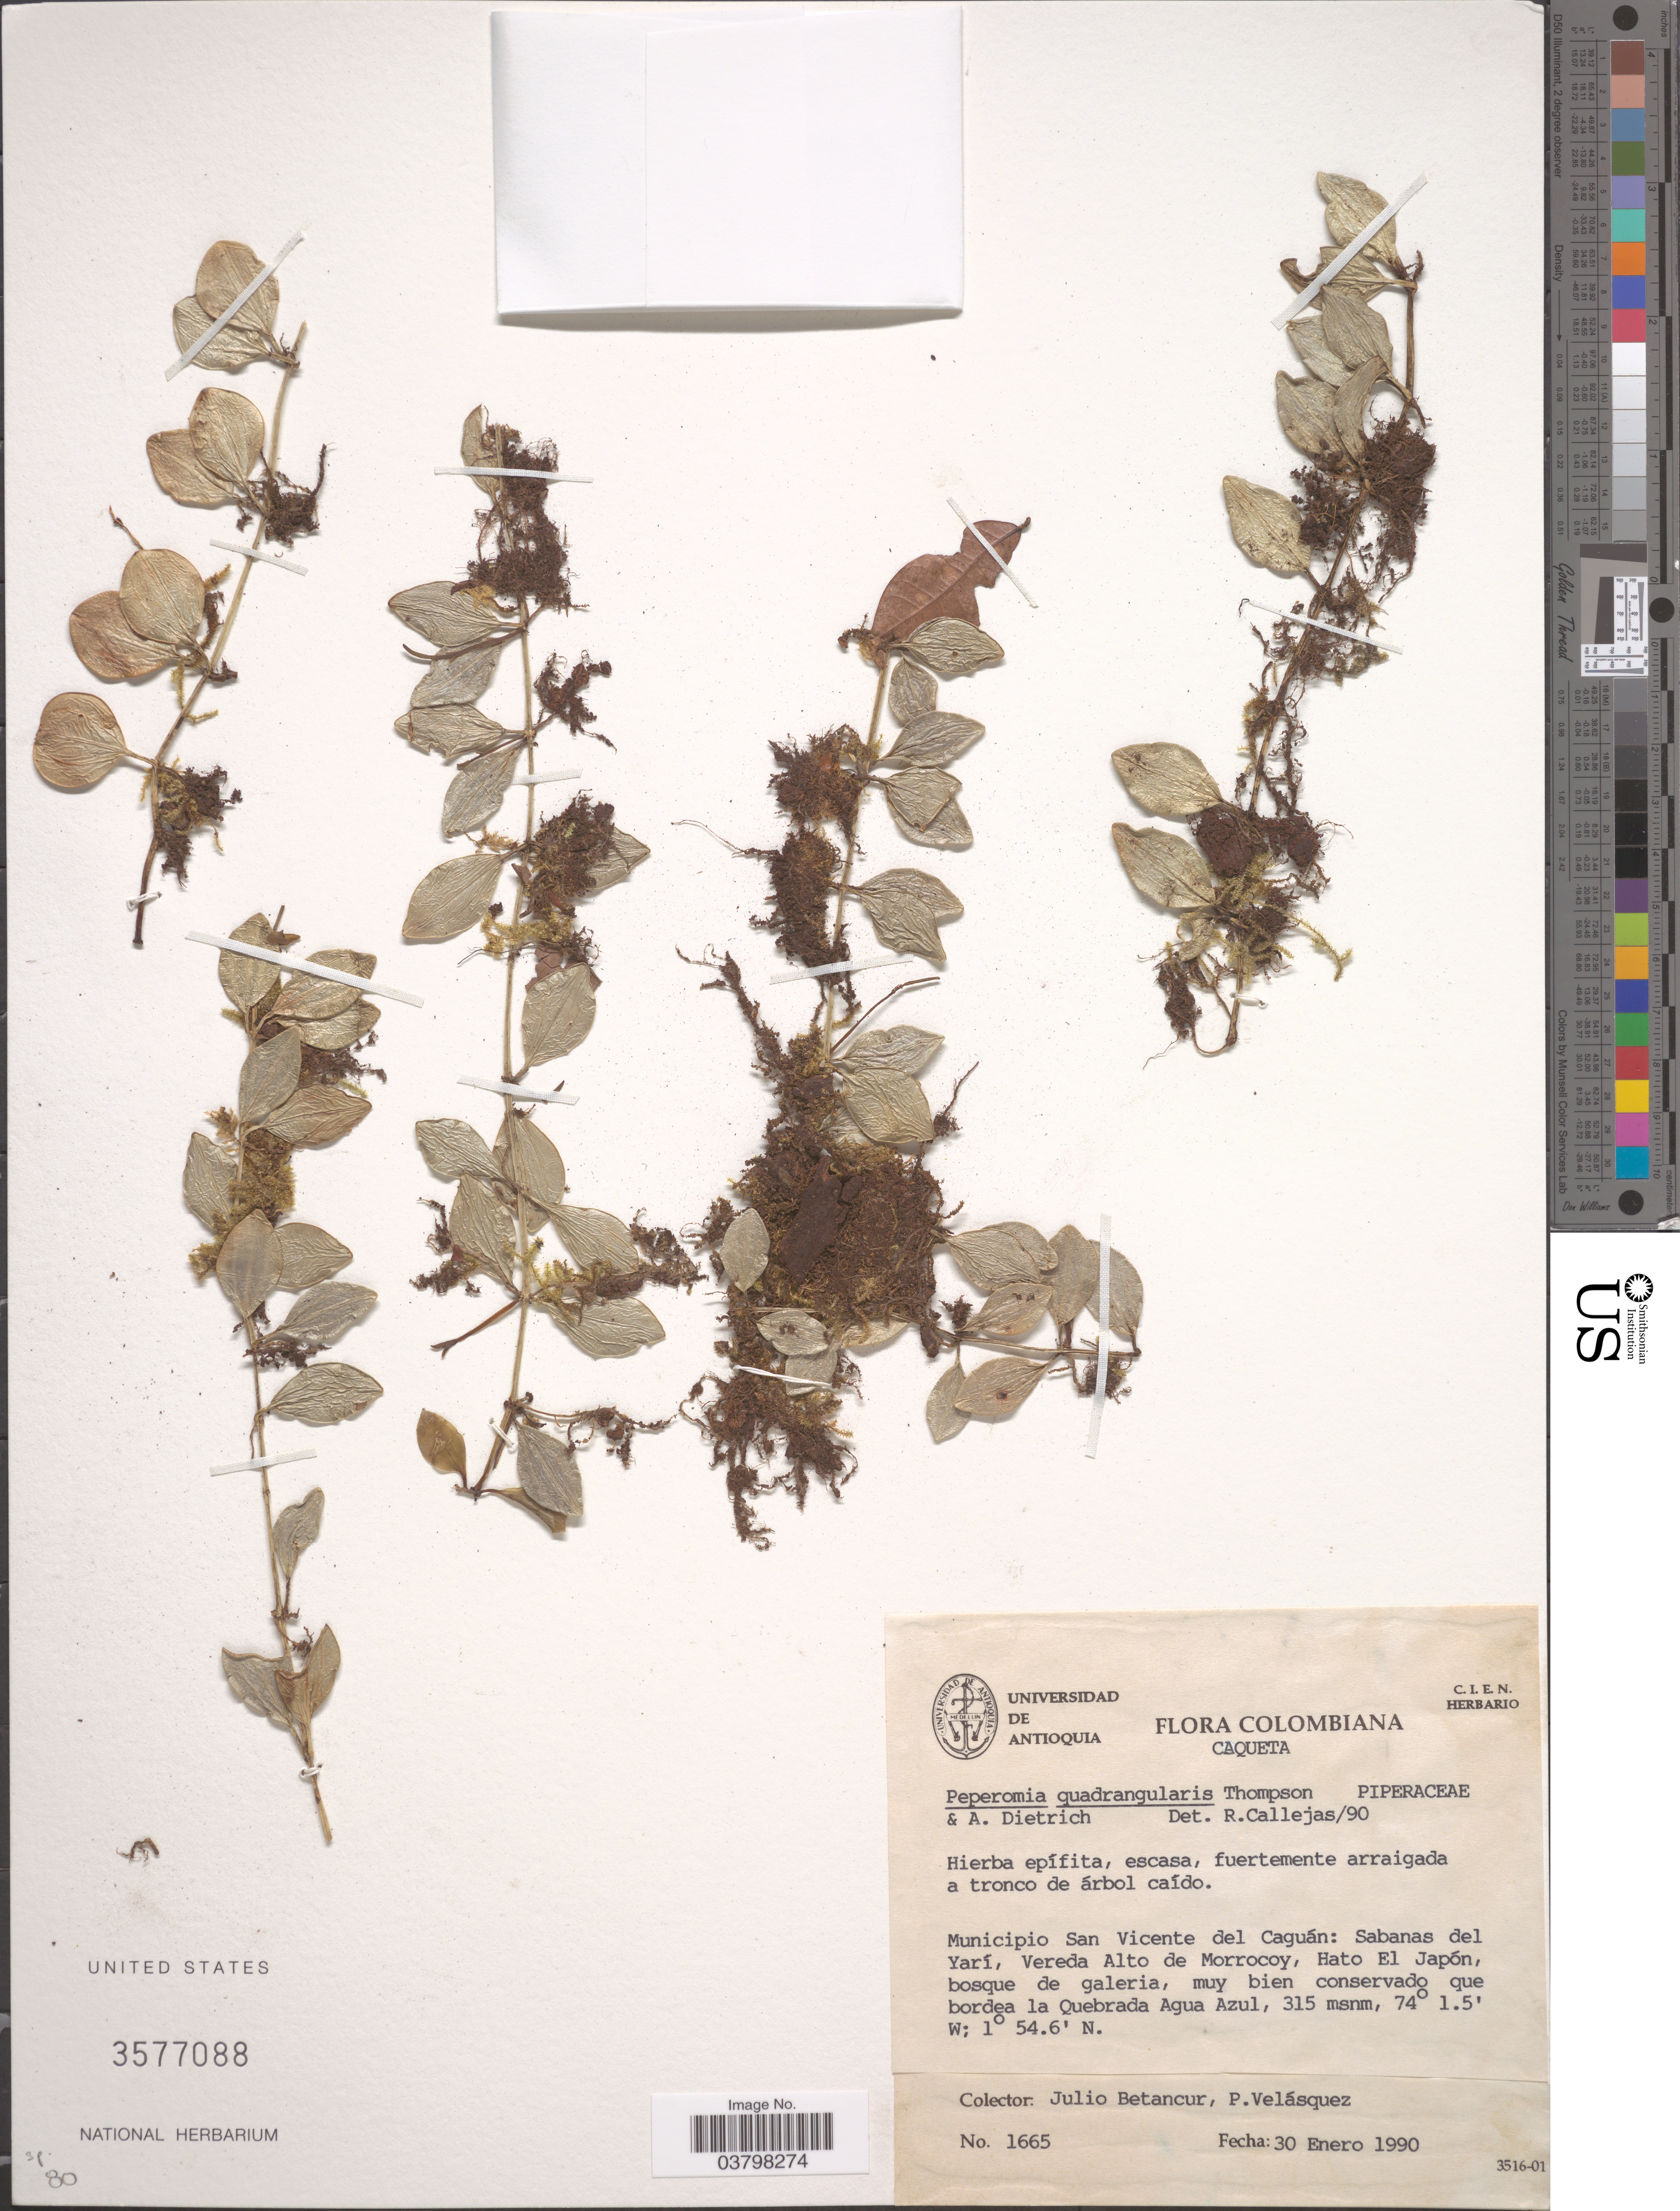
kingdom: Plantae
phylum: Tracheophyta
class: Magnoliopsida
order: Piperales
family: Piperaceae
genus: Peperomia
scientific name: Peperomia quadrangularis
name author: (J.V. Thomps.) A. Dietr.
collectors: J. Betancur & P. Velasquez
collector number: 1665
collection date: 1990-01-30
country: Colombia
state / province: Caquetá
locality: Municipio San Vicente del Caguán: Sabanas del Yarí, Vereda Alto de Morrocoy, Hato El Japón, bosque de galeria, muy bien conservado que bordea la Quebrada Agua Azul.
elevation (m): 315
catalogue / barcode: US 3577088